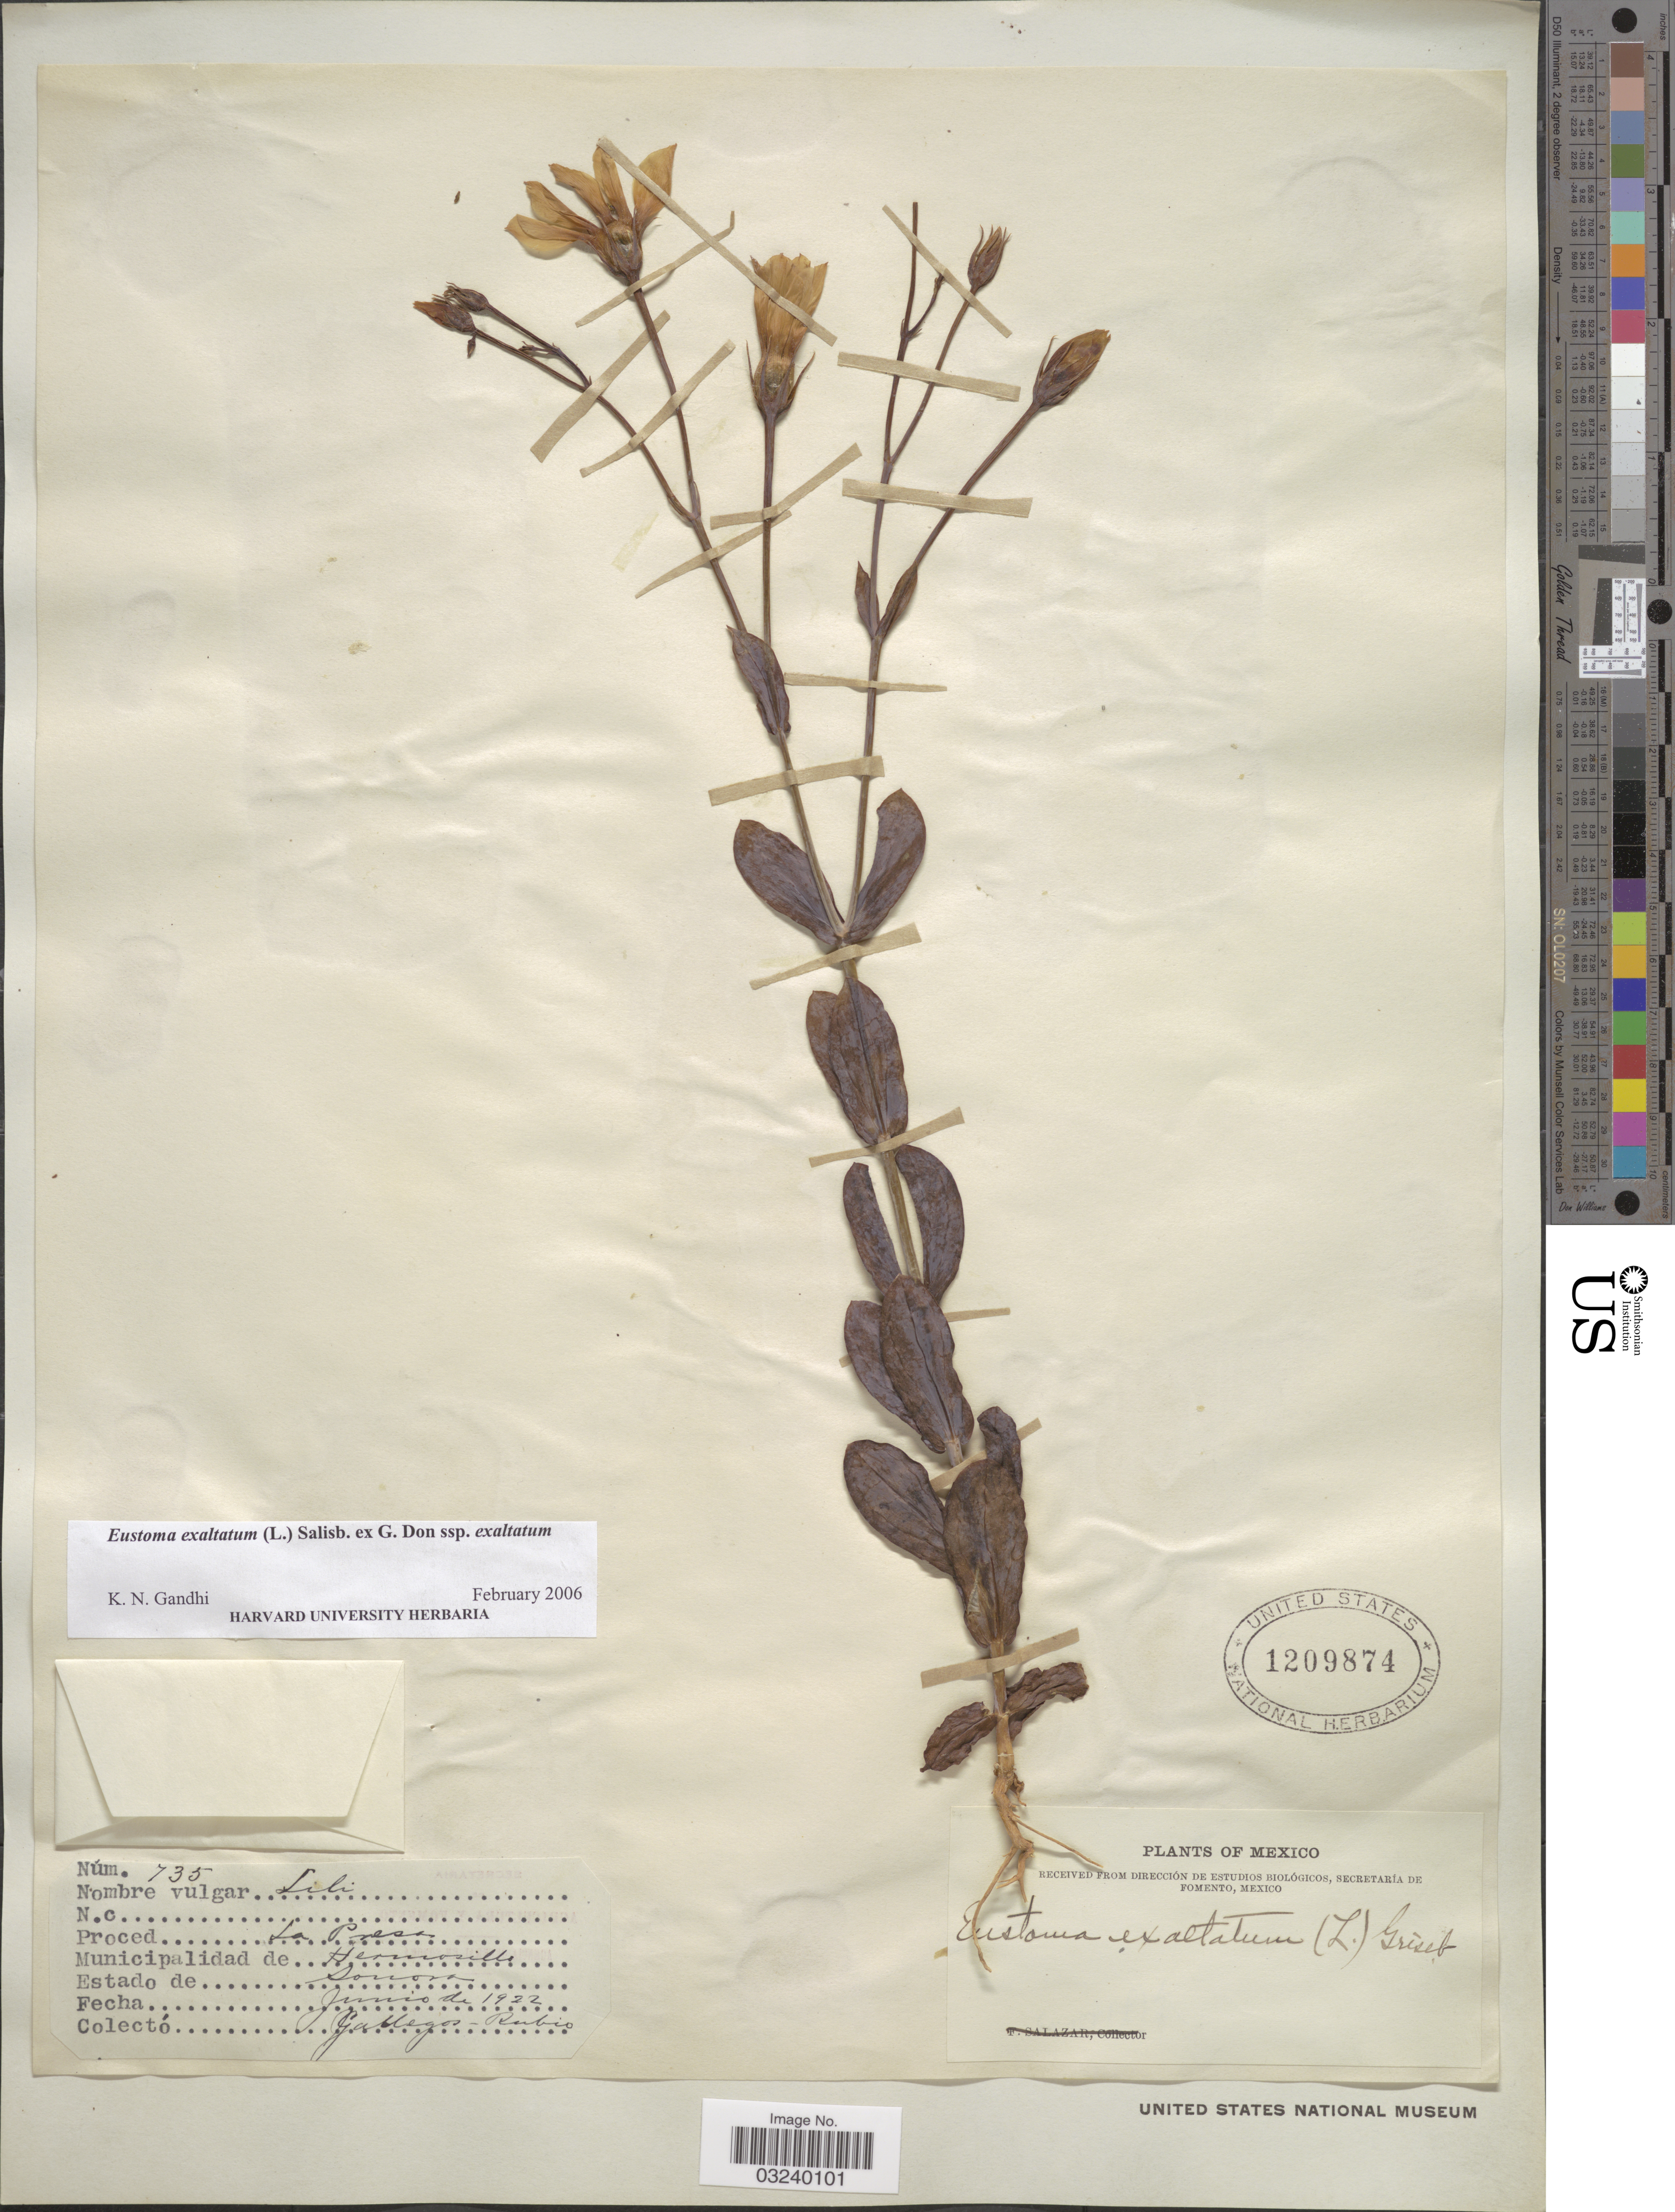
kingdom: Plantae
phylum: Tracheophyta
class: Magnoliopsida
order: Gentianales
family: Gentianaceae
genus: Eustoma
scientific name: Eustoma exaltatum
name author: (L.) Salisb. ex Don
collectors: J. Gallegos & -. Rubio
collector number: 735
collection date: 1922-06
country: Mexico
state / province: Sonora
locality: Proced La Presa, Municipalidad de Hermosillo.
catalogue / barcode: US 1209874